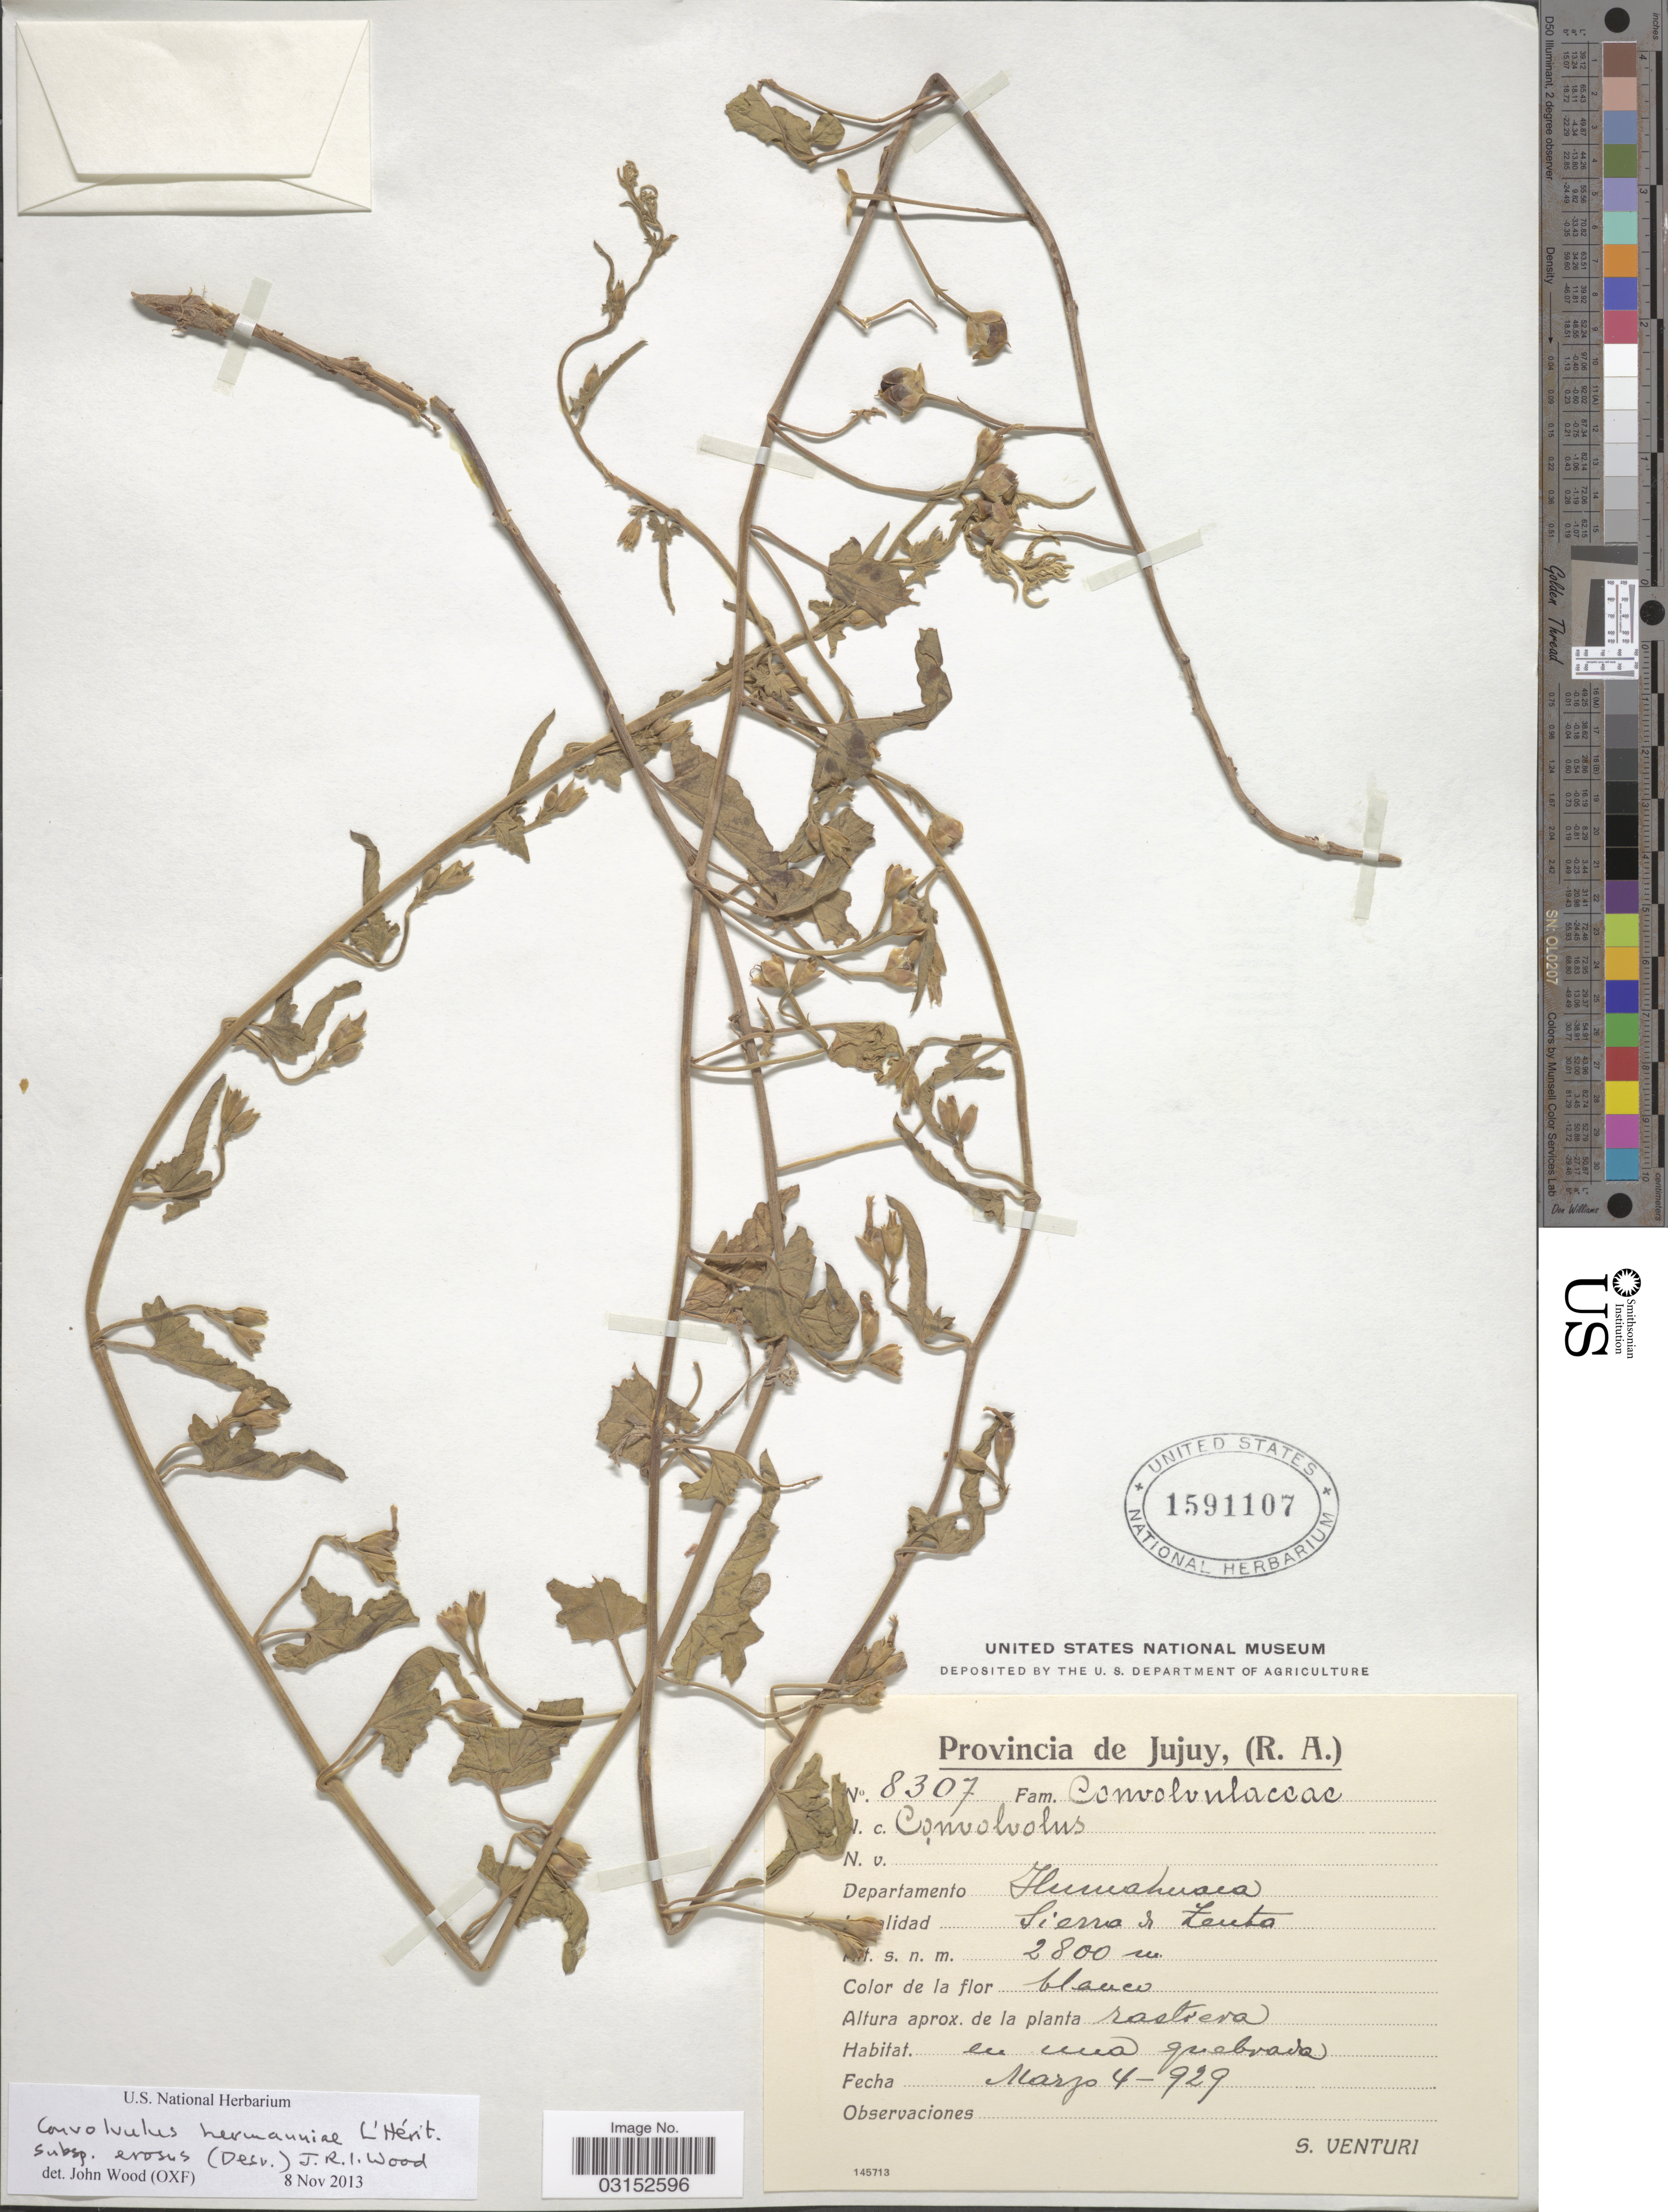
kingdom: Plantae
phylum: Tracheophyta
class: Magnoliopsida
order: Solanales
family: Convolvulaceae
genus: Ipomoea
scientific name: Ipomoea hermanniae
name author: (L'Hér.) G. Don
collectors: S. Venturi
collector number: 8307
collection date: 1929-03-04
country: Argentina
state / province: Jujuy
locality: Departamento Humahuaca, Sierra de Zenta.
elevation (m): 2800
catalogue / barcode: US 1591107